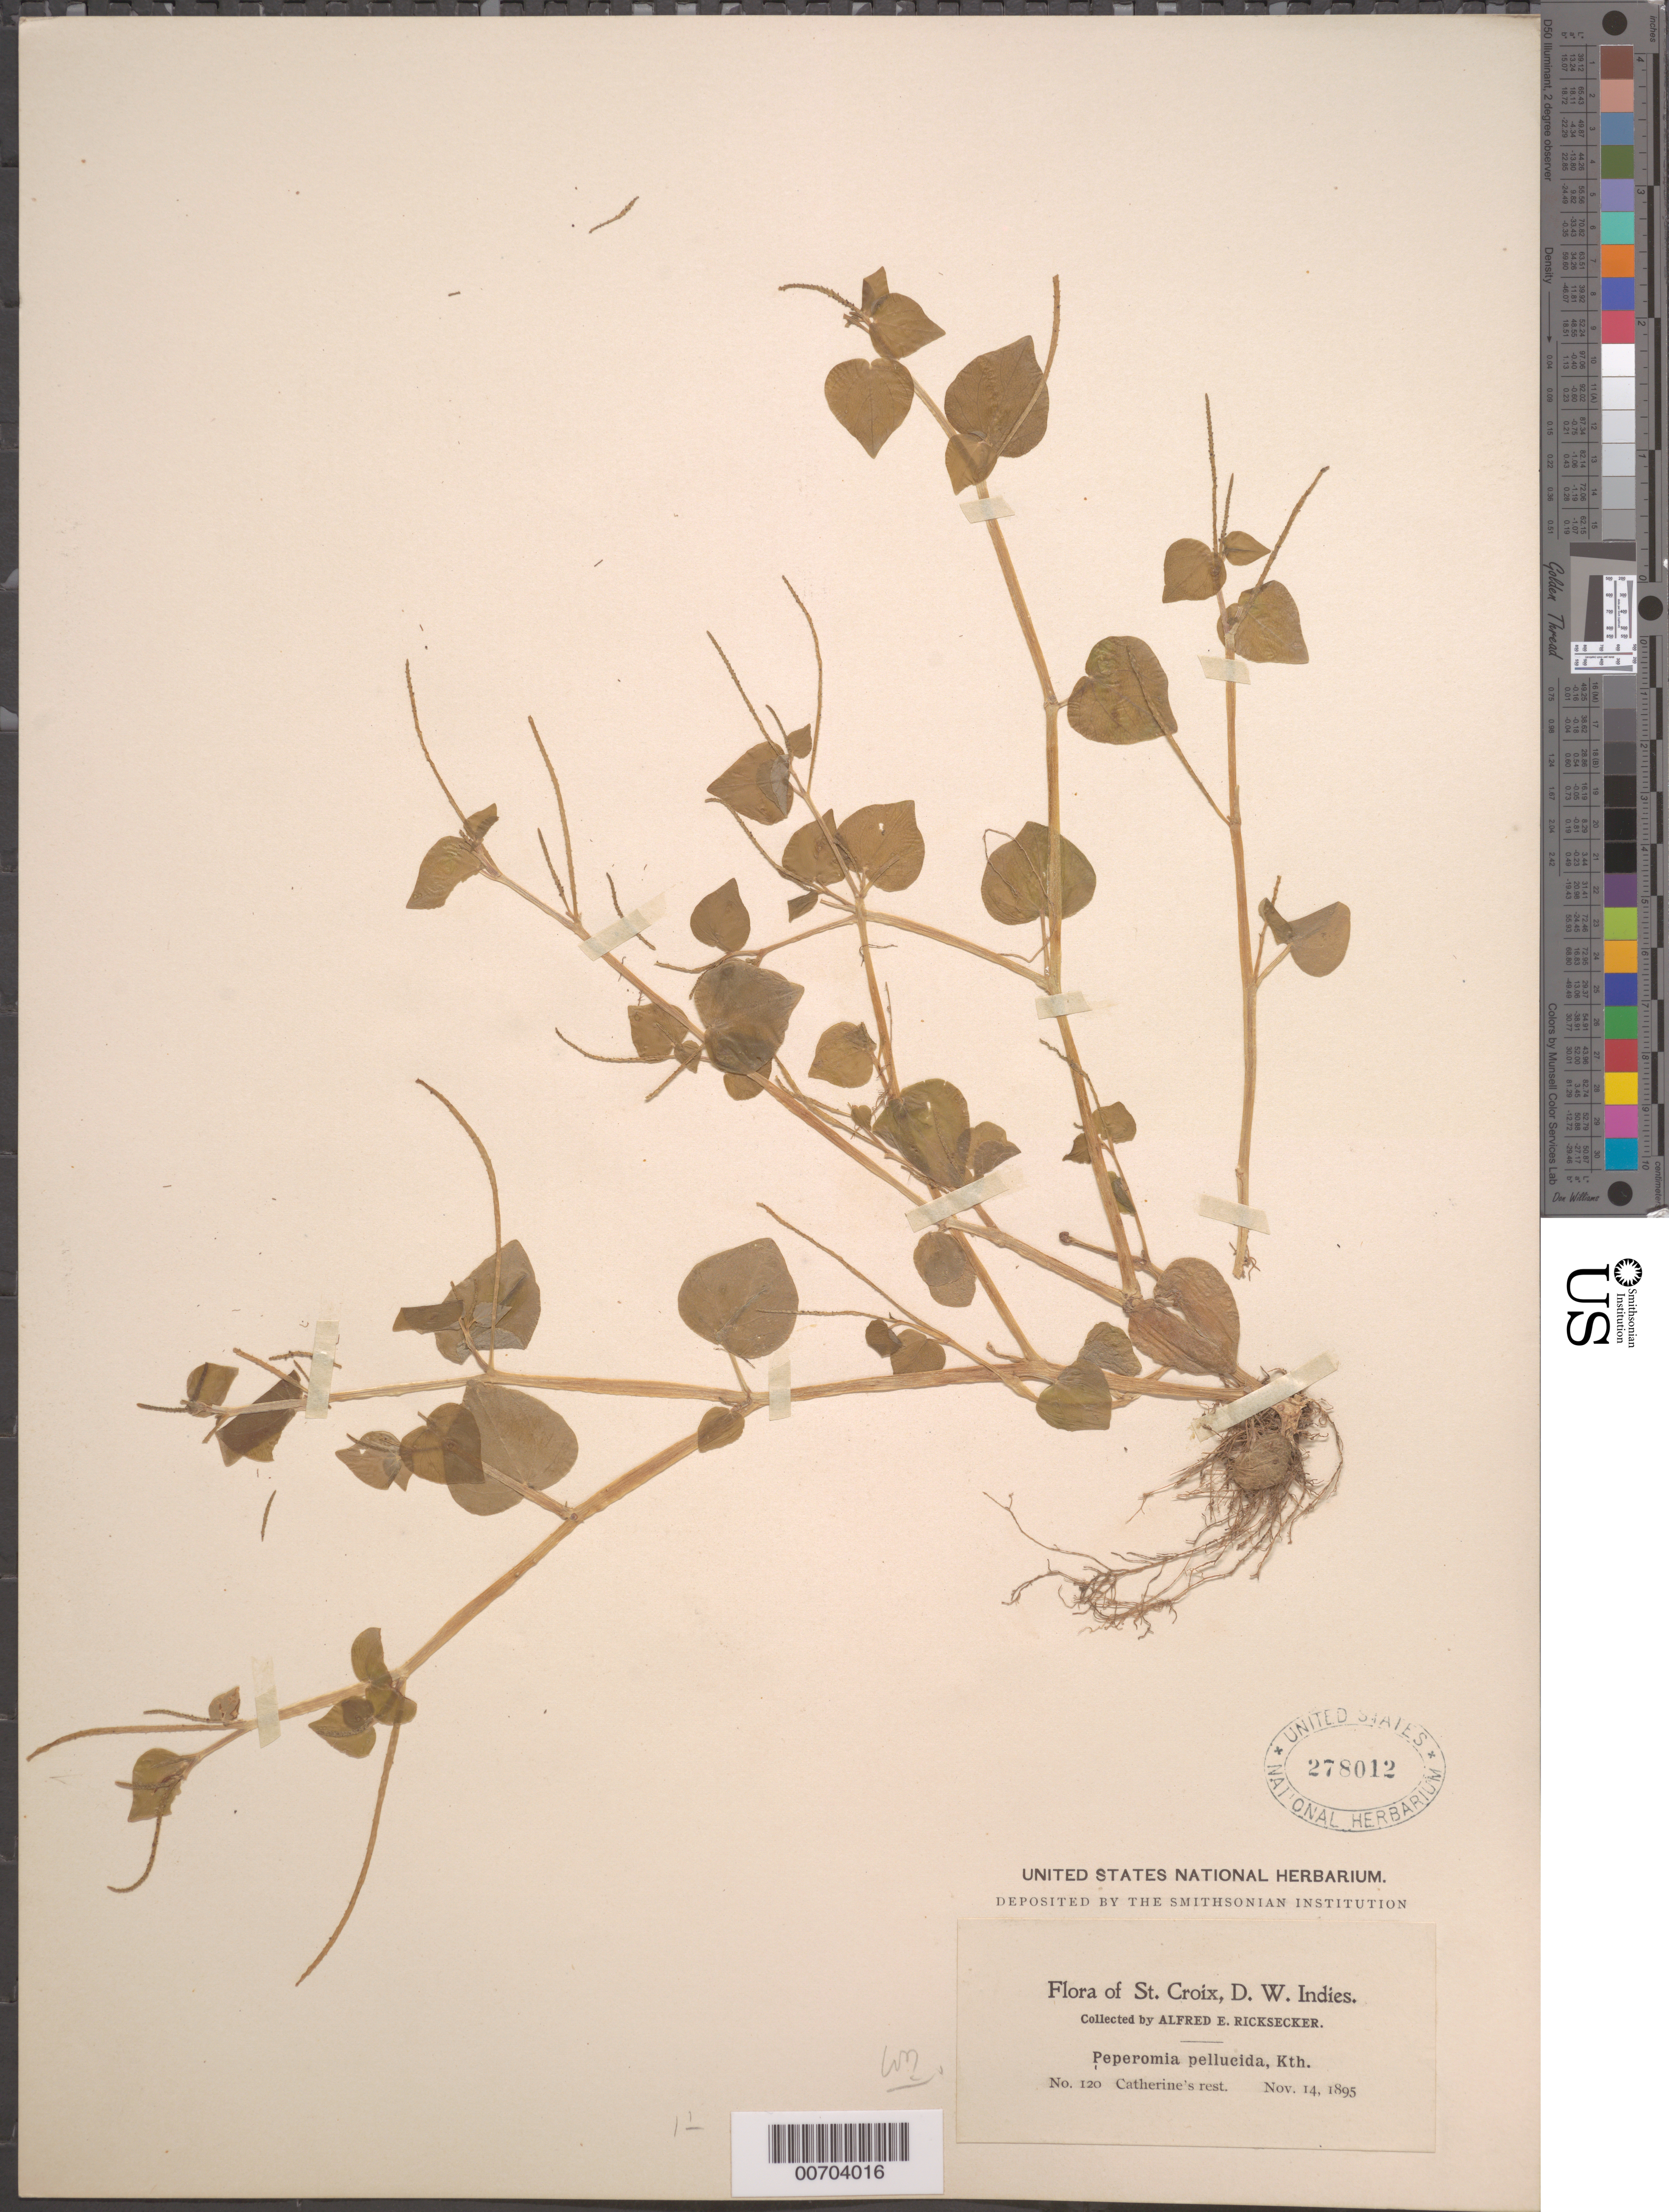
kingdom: Plantae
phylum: Tracheophyta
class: Magnoliopsida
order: Piperales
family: Piperaceae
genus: Peperomia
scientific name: Peperomia pellucida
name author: (L.) Kunth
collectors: A. E. Ricksecker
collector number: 120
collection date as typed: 14 Nov 1895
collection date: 1895-11-14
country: U.S. Virgin Islands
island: St. Croix Island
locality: Catherine's Rest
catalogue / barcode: US 278012